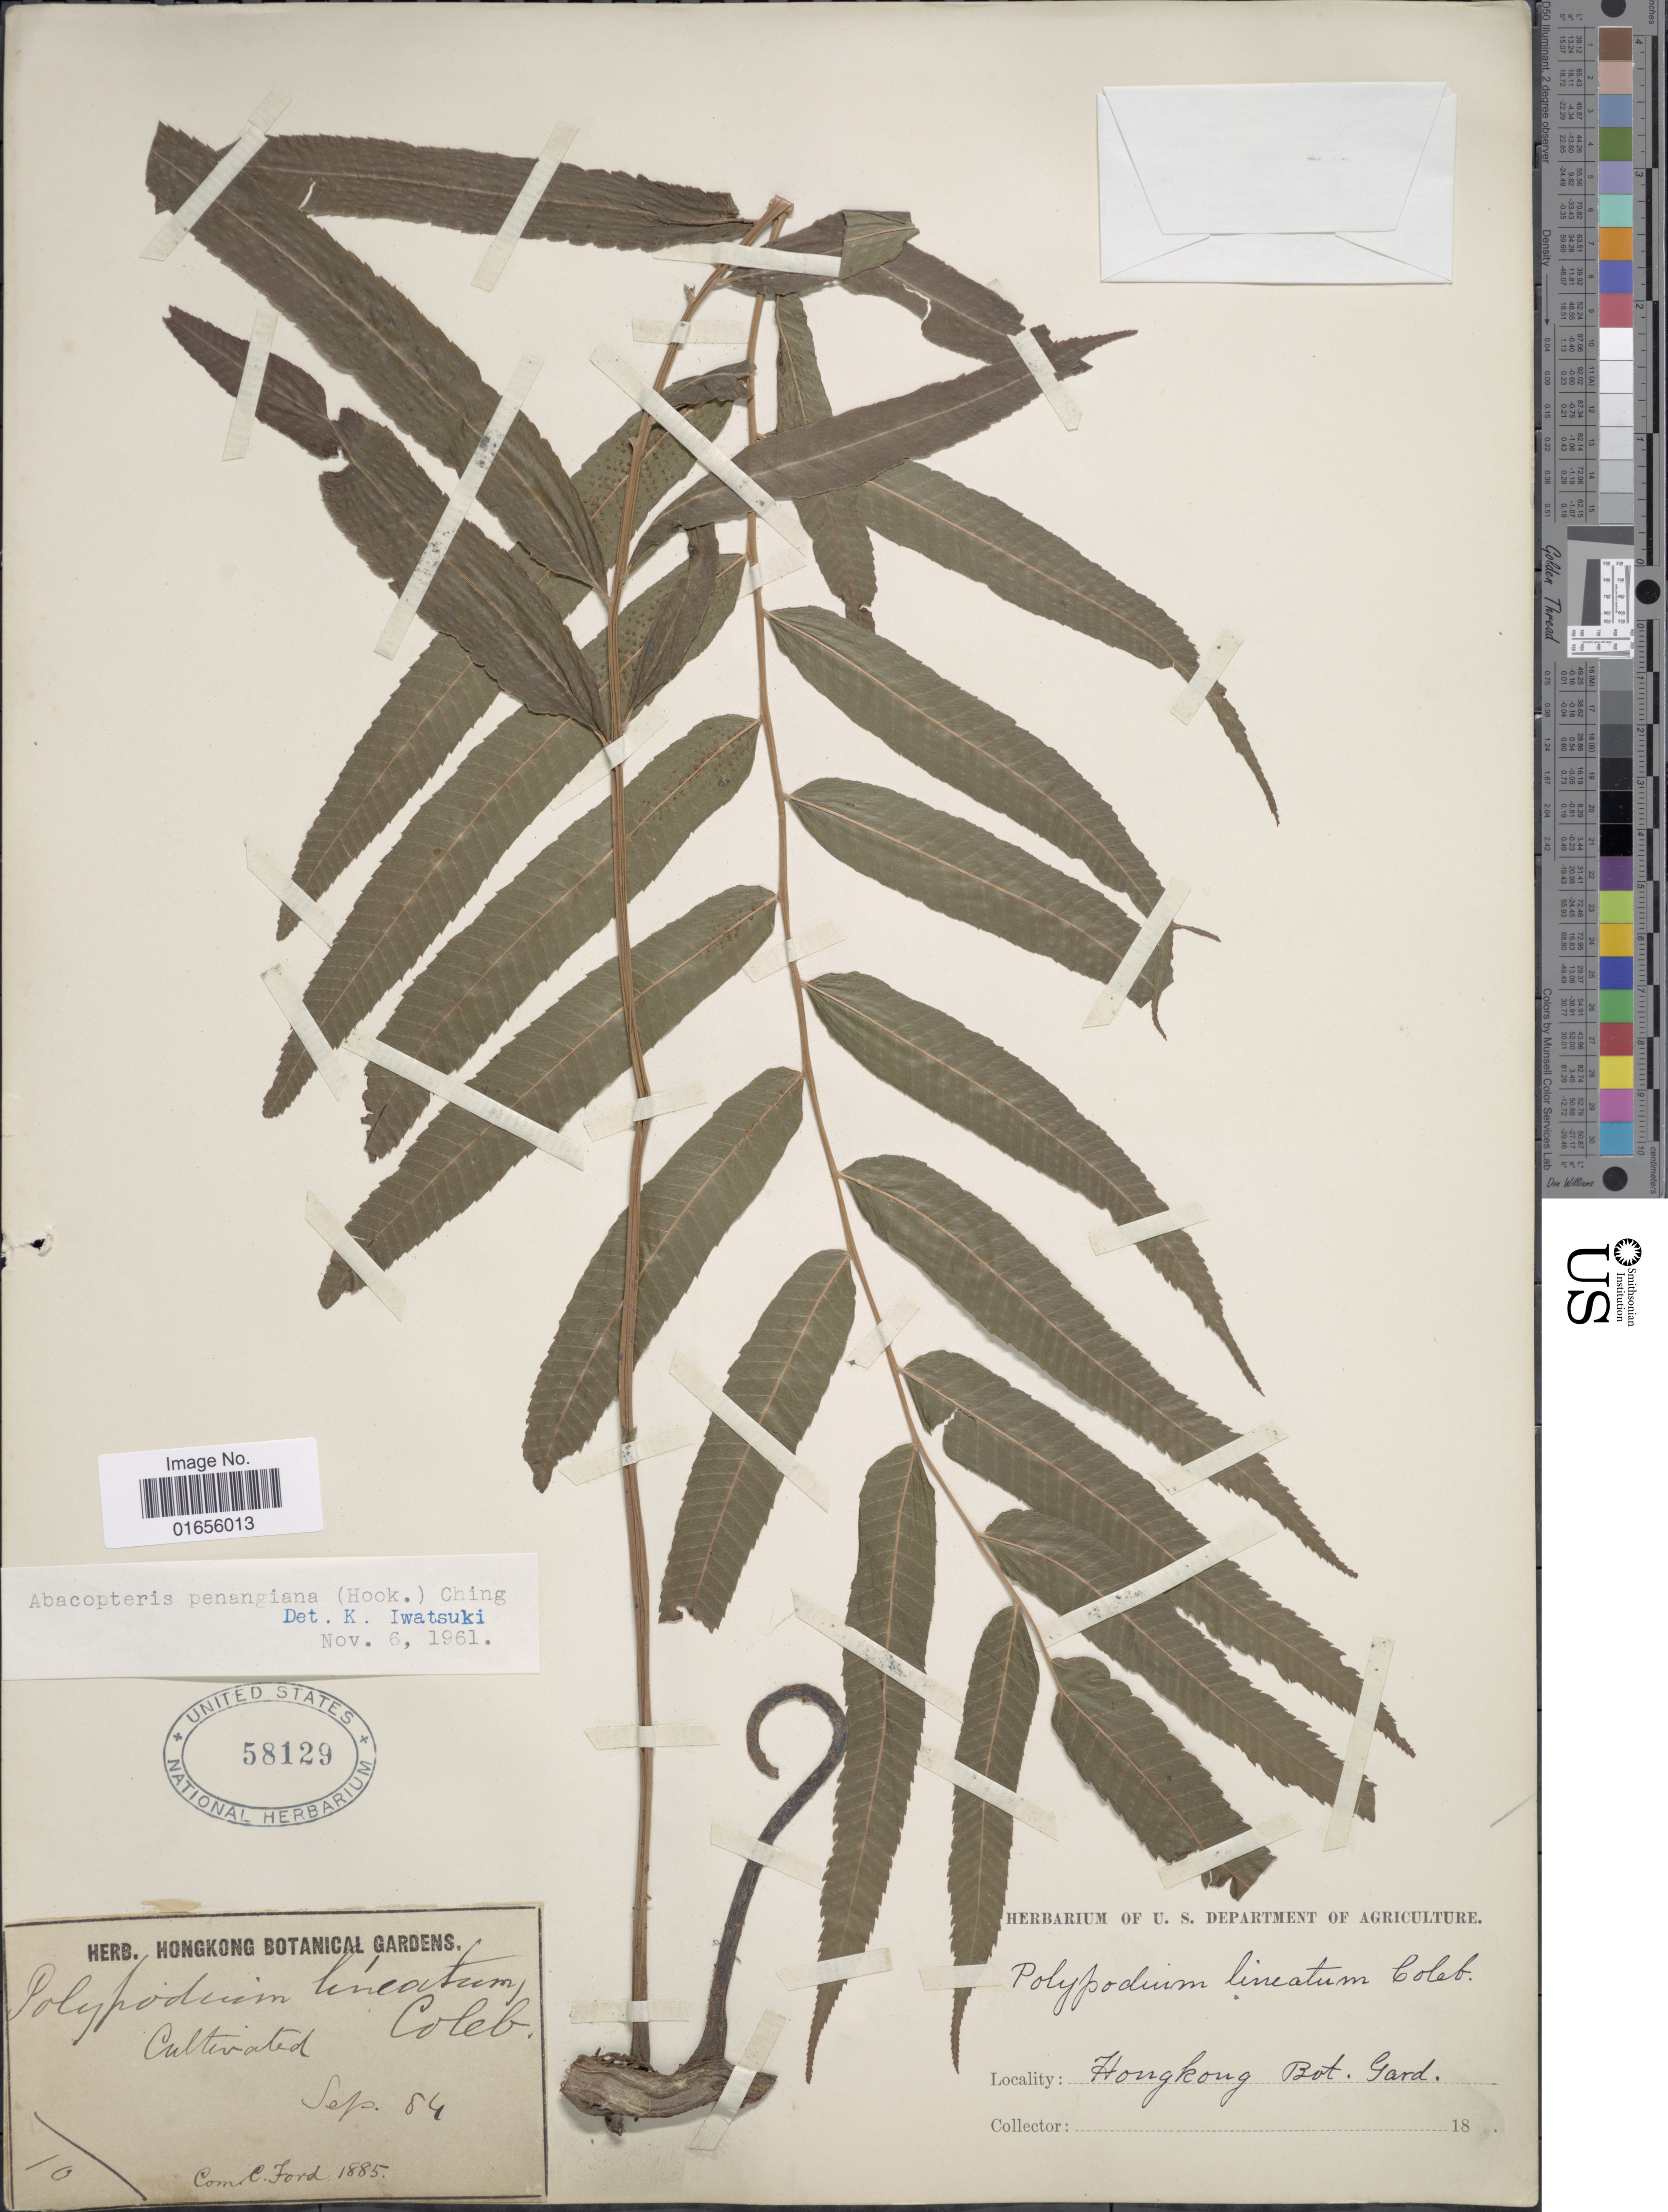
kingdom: Plantae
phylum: Tracheophyta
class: Polypodiopsida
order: Polypodiales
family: Thelypteridaceae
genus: Pronephrium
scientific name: Pronephrium penangiana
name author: (Hook.) Holttum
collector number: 10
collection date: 1884-09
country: China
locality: Hong Kong Bot. Garden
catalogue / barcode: US 58129